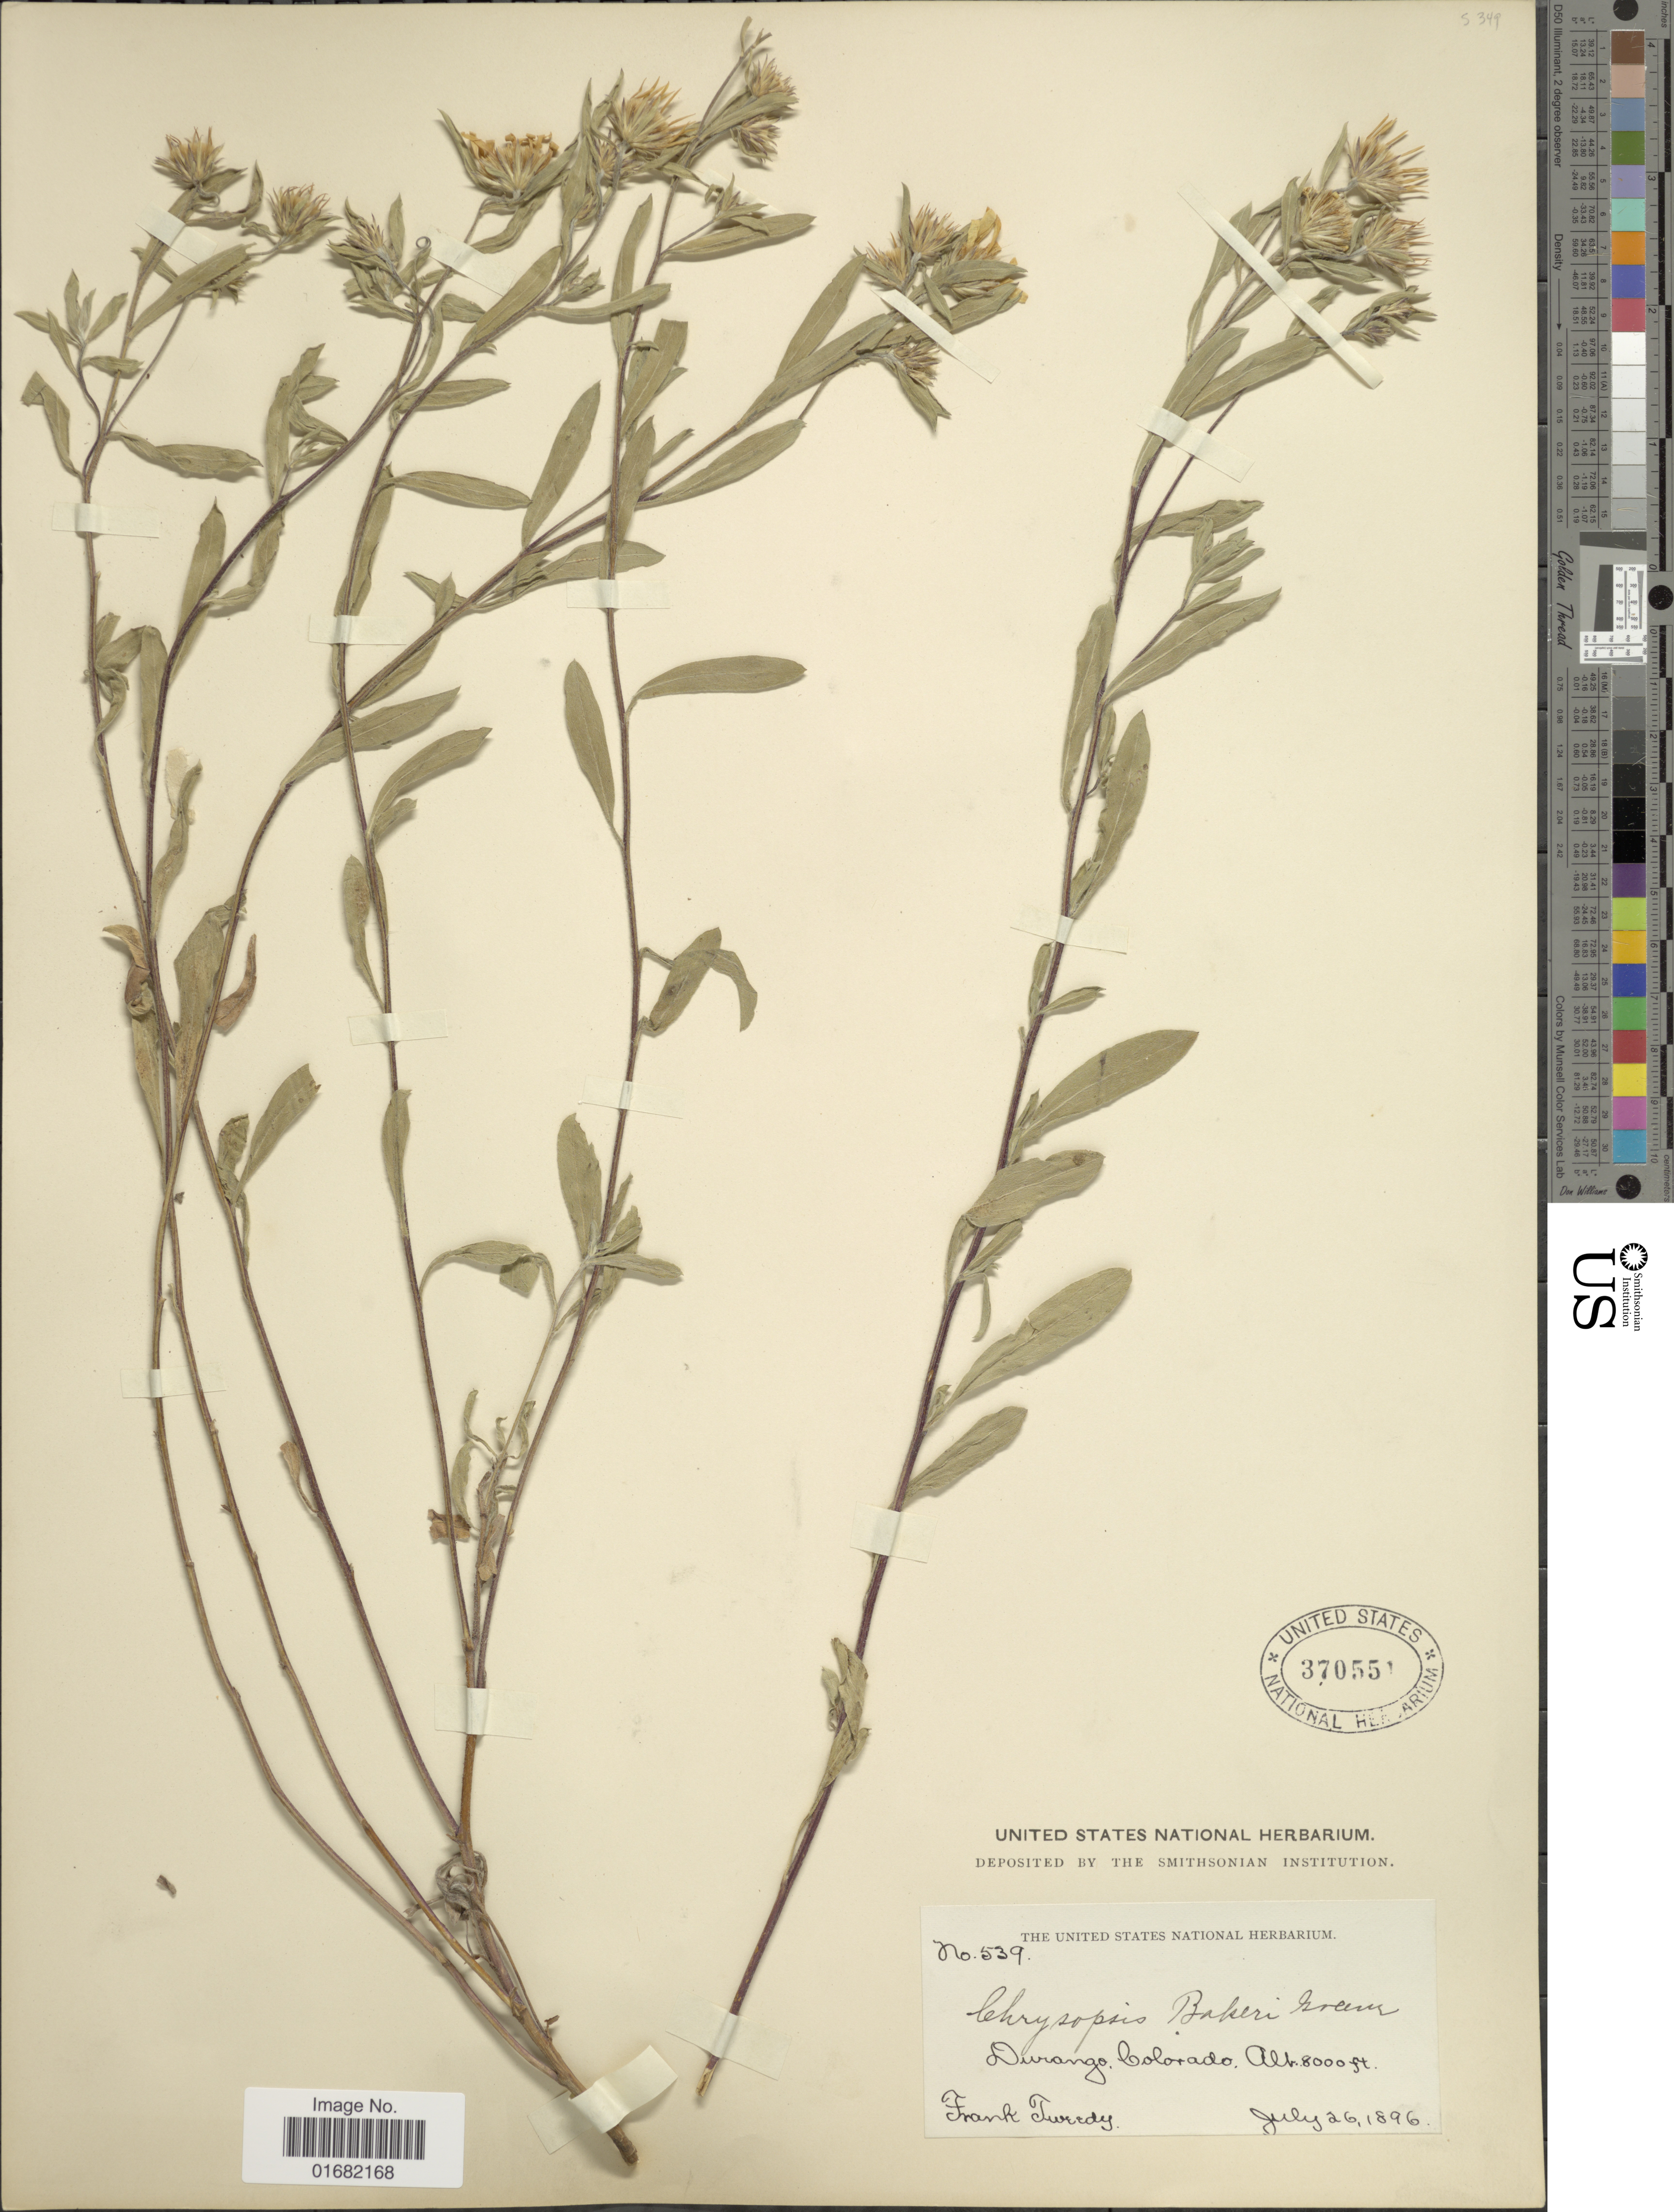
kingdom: Plantae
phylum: Tracheophyta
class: Magnoliopsida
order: Asterales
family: Asteraceae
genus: Heterotheca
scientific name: Heterotheca bakeri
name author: Greene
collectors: F. Tweedy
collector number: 539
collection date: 1896-07-26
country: United States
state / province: Colorado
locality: Durango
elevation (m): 2438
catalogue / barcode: US 370551